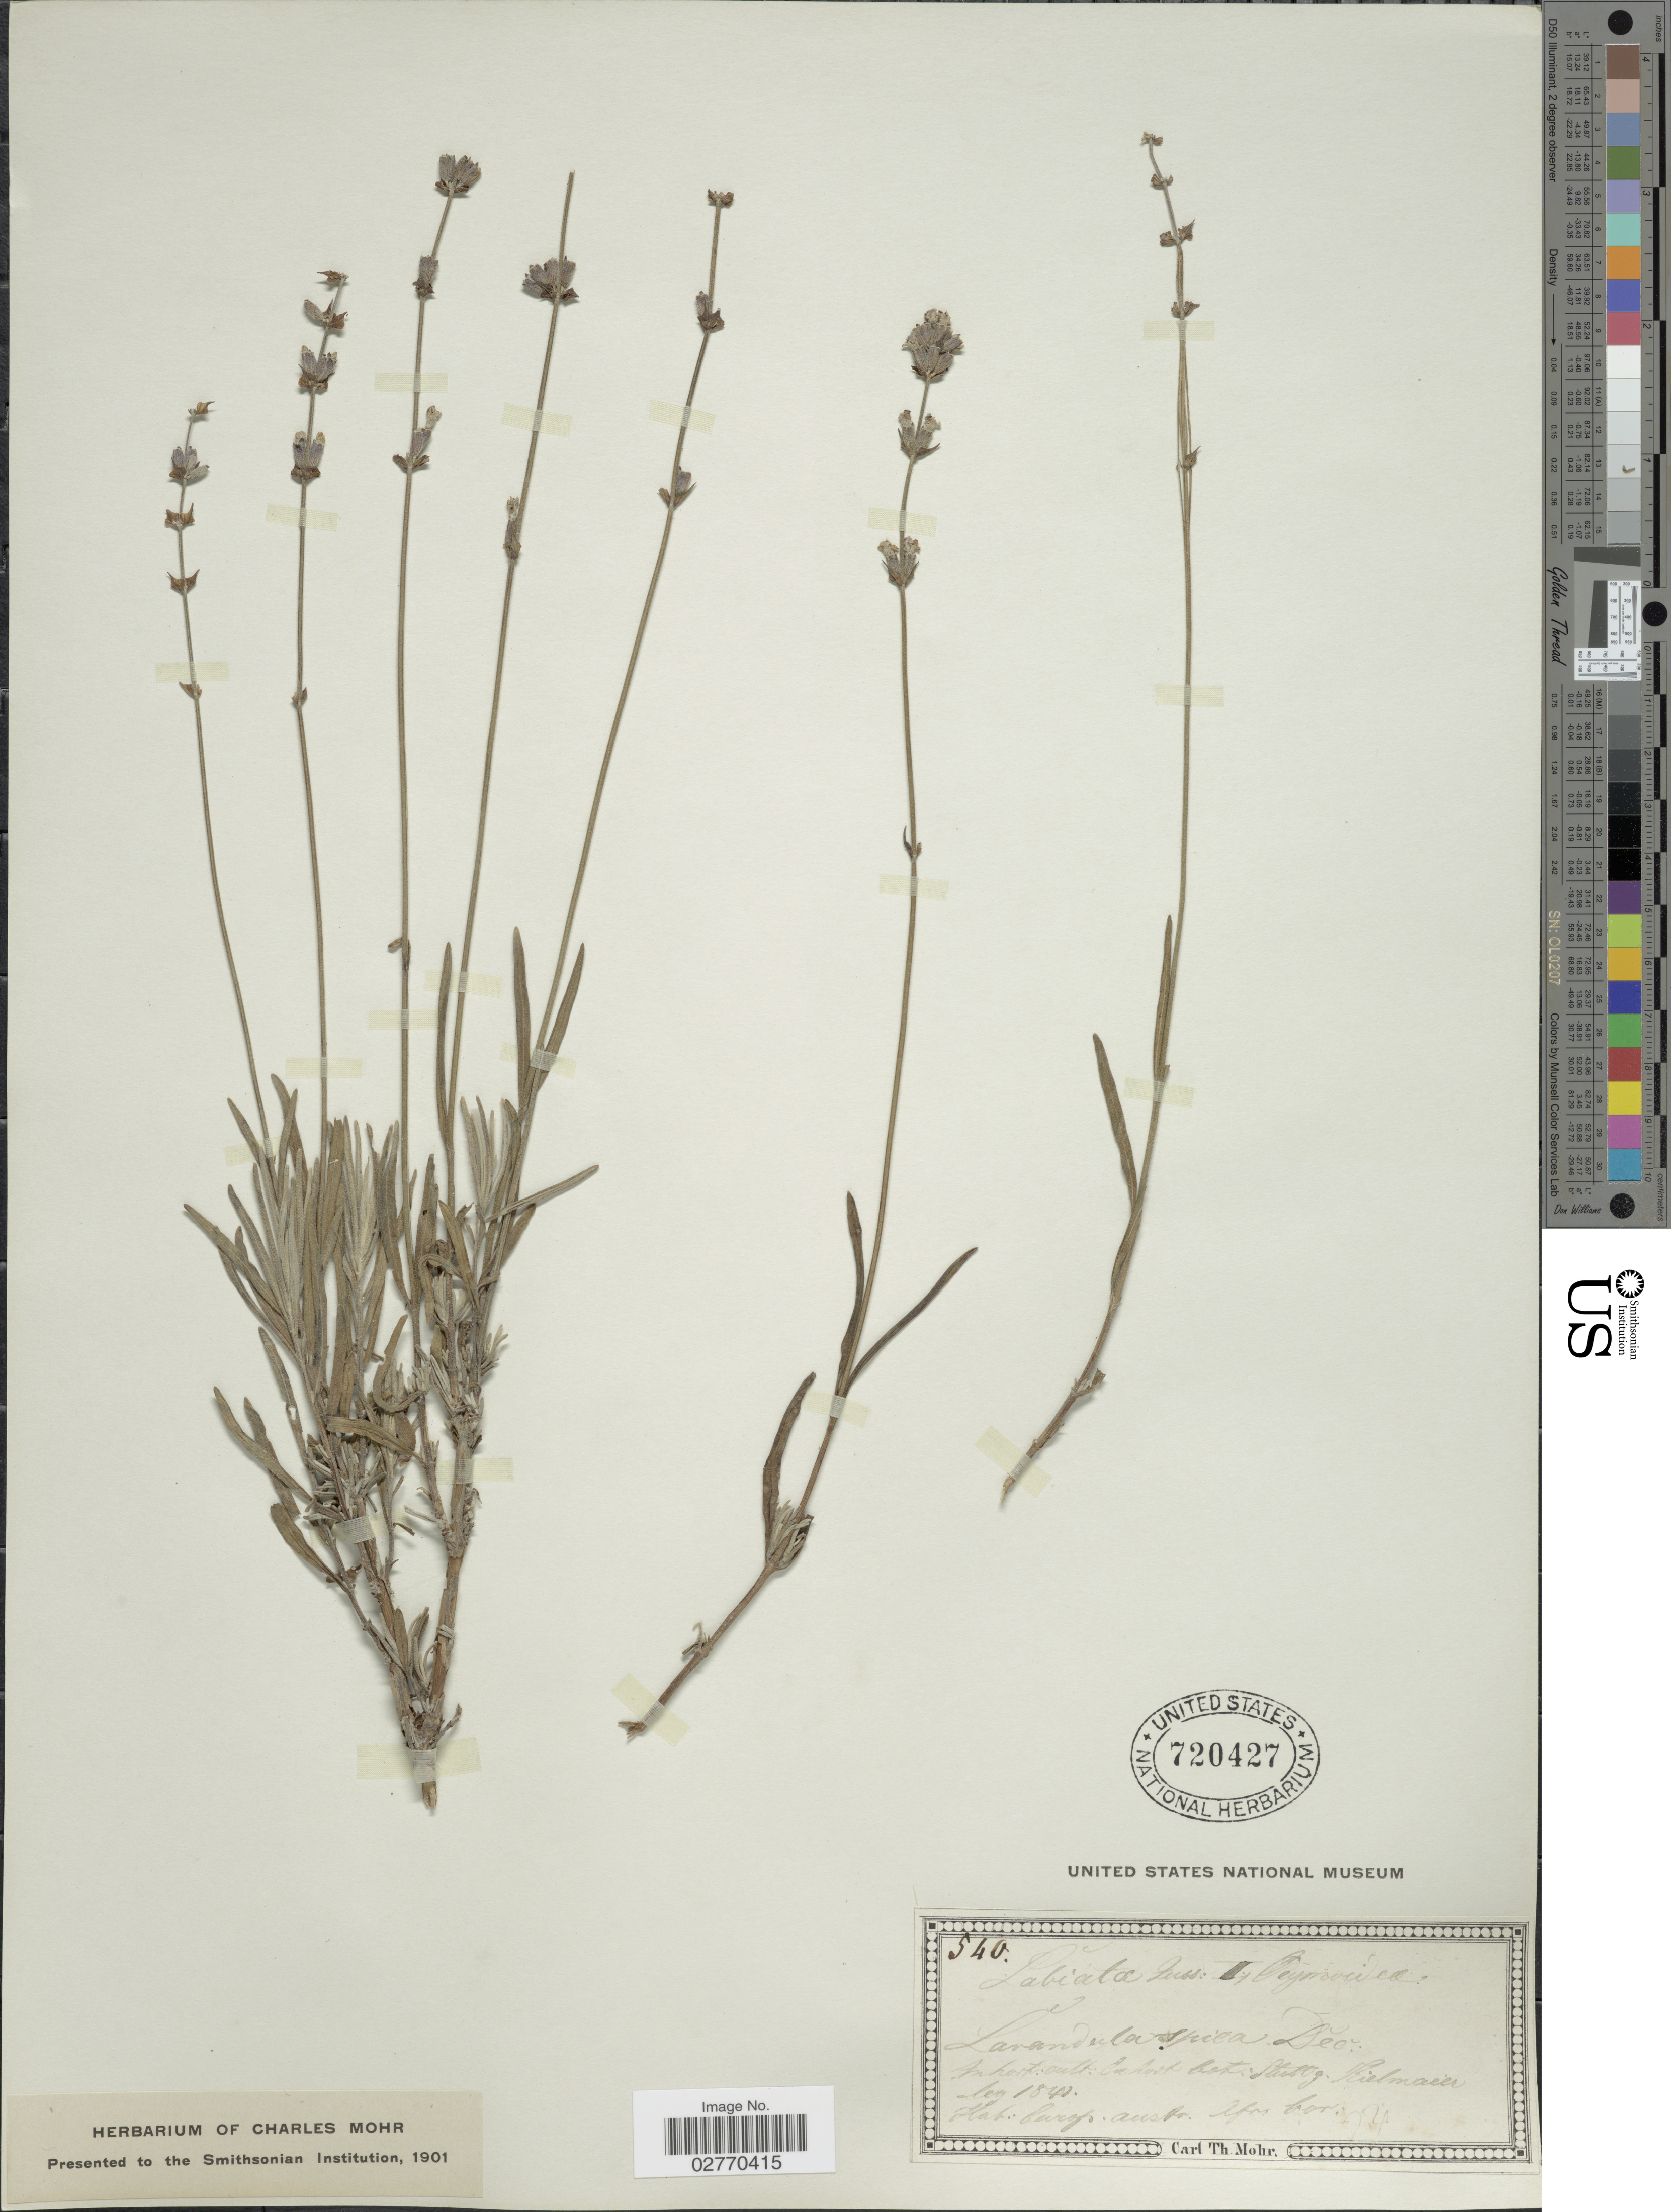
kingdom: Plantae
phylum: Tracheophyta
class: Magnoliopsida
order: Lamiales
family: Lamiaceae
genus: Lavandula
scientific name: Lavandula angustifolia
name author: Mill.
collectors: Kielmaier, --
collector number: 540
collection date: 1841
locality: In hort. cult. hot bot. Stuttg. Europe austr. Afr. bor. [unsure placement]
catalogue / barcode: US 720427